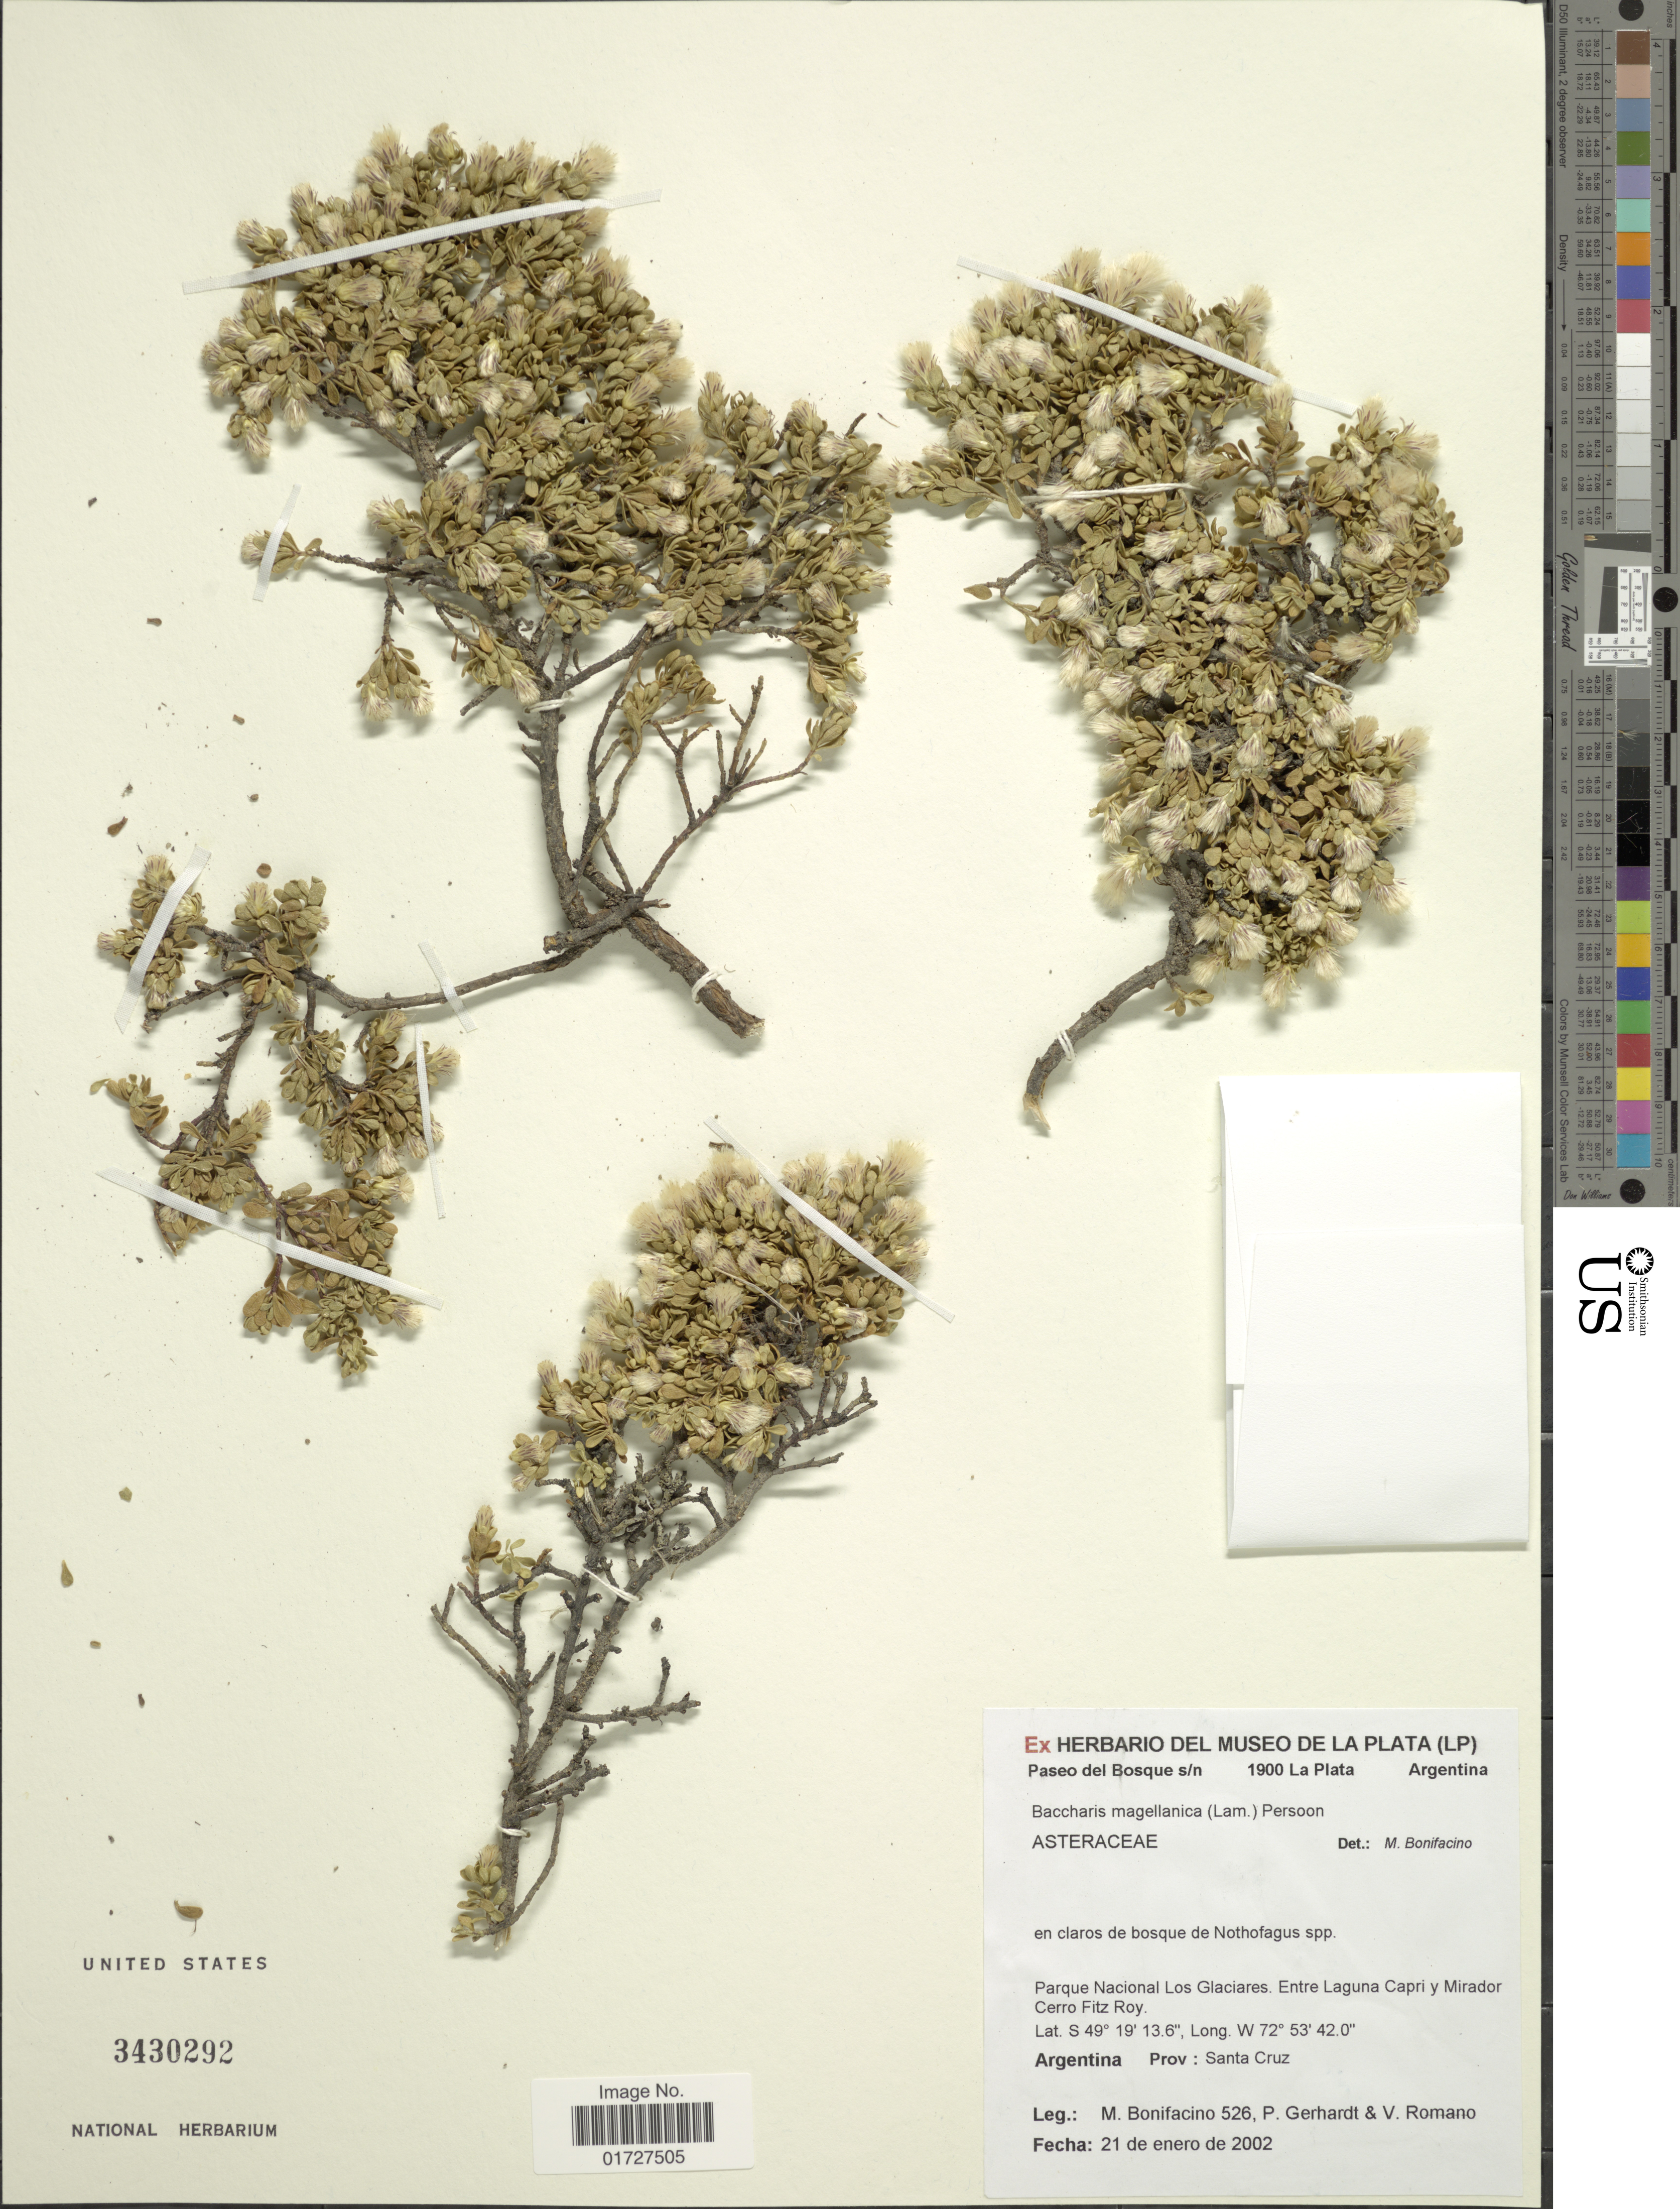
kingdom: Plantae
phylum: Tracheophyta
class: Magnoliopsida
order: Asterales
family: Asteraceae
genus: Baccharis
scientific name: Baccharis magellanica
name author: (Lam.) Pers.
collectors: M. Bonifacino, P. Gerhardt & V. Romano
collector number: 0526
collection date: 2002-01-21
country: Argentina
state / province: Santa Cruz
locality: Parque Nacional Los Glaciares, Entre Laguna Capri y Mirador Cerro Fitz Roy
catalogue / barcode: US 3430292